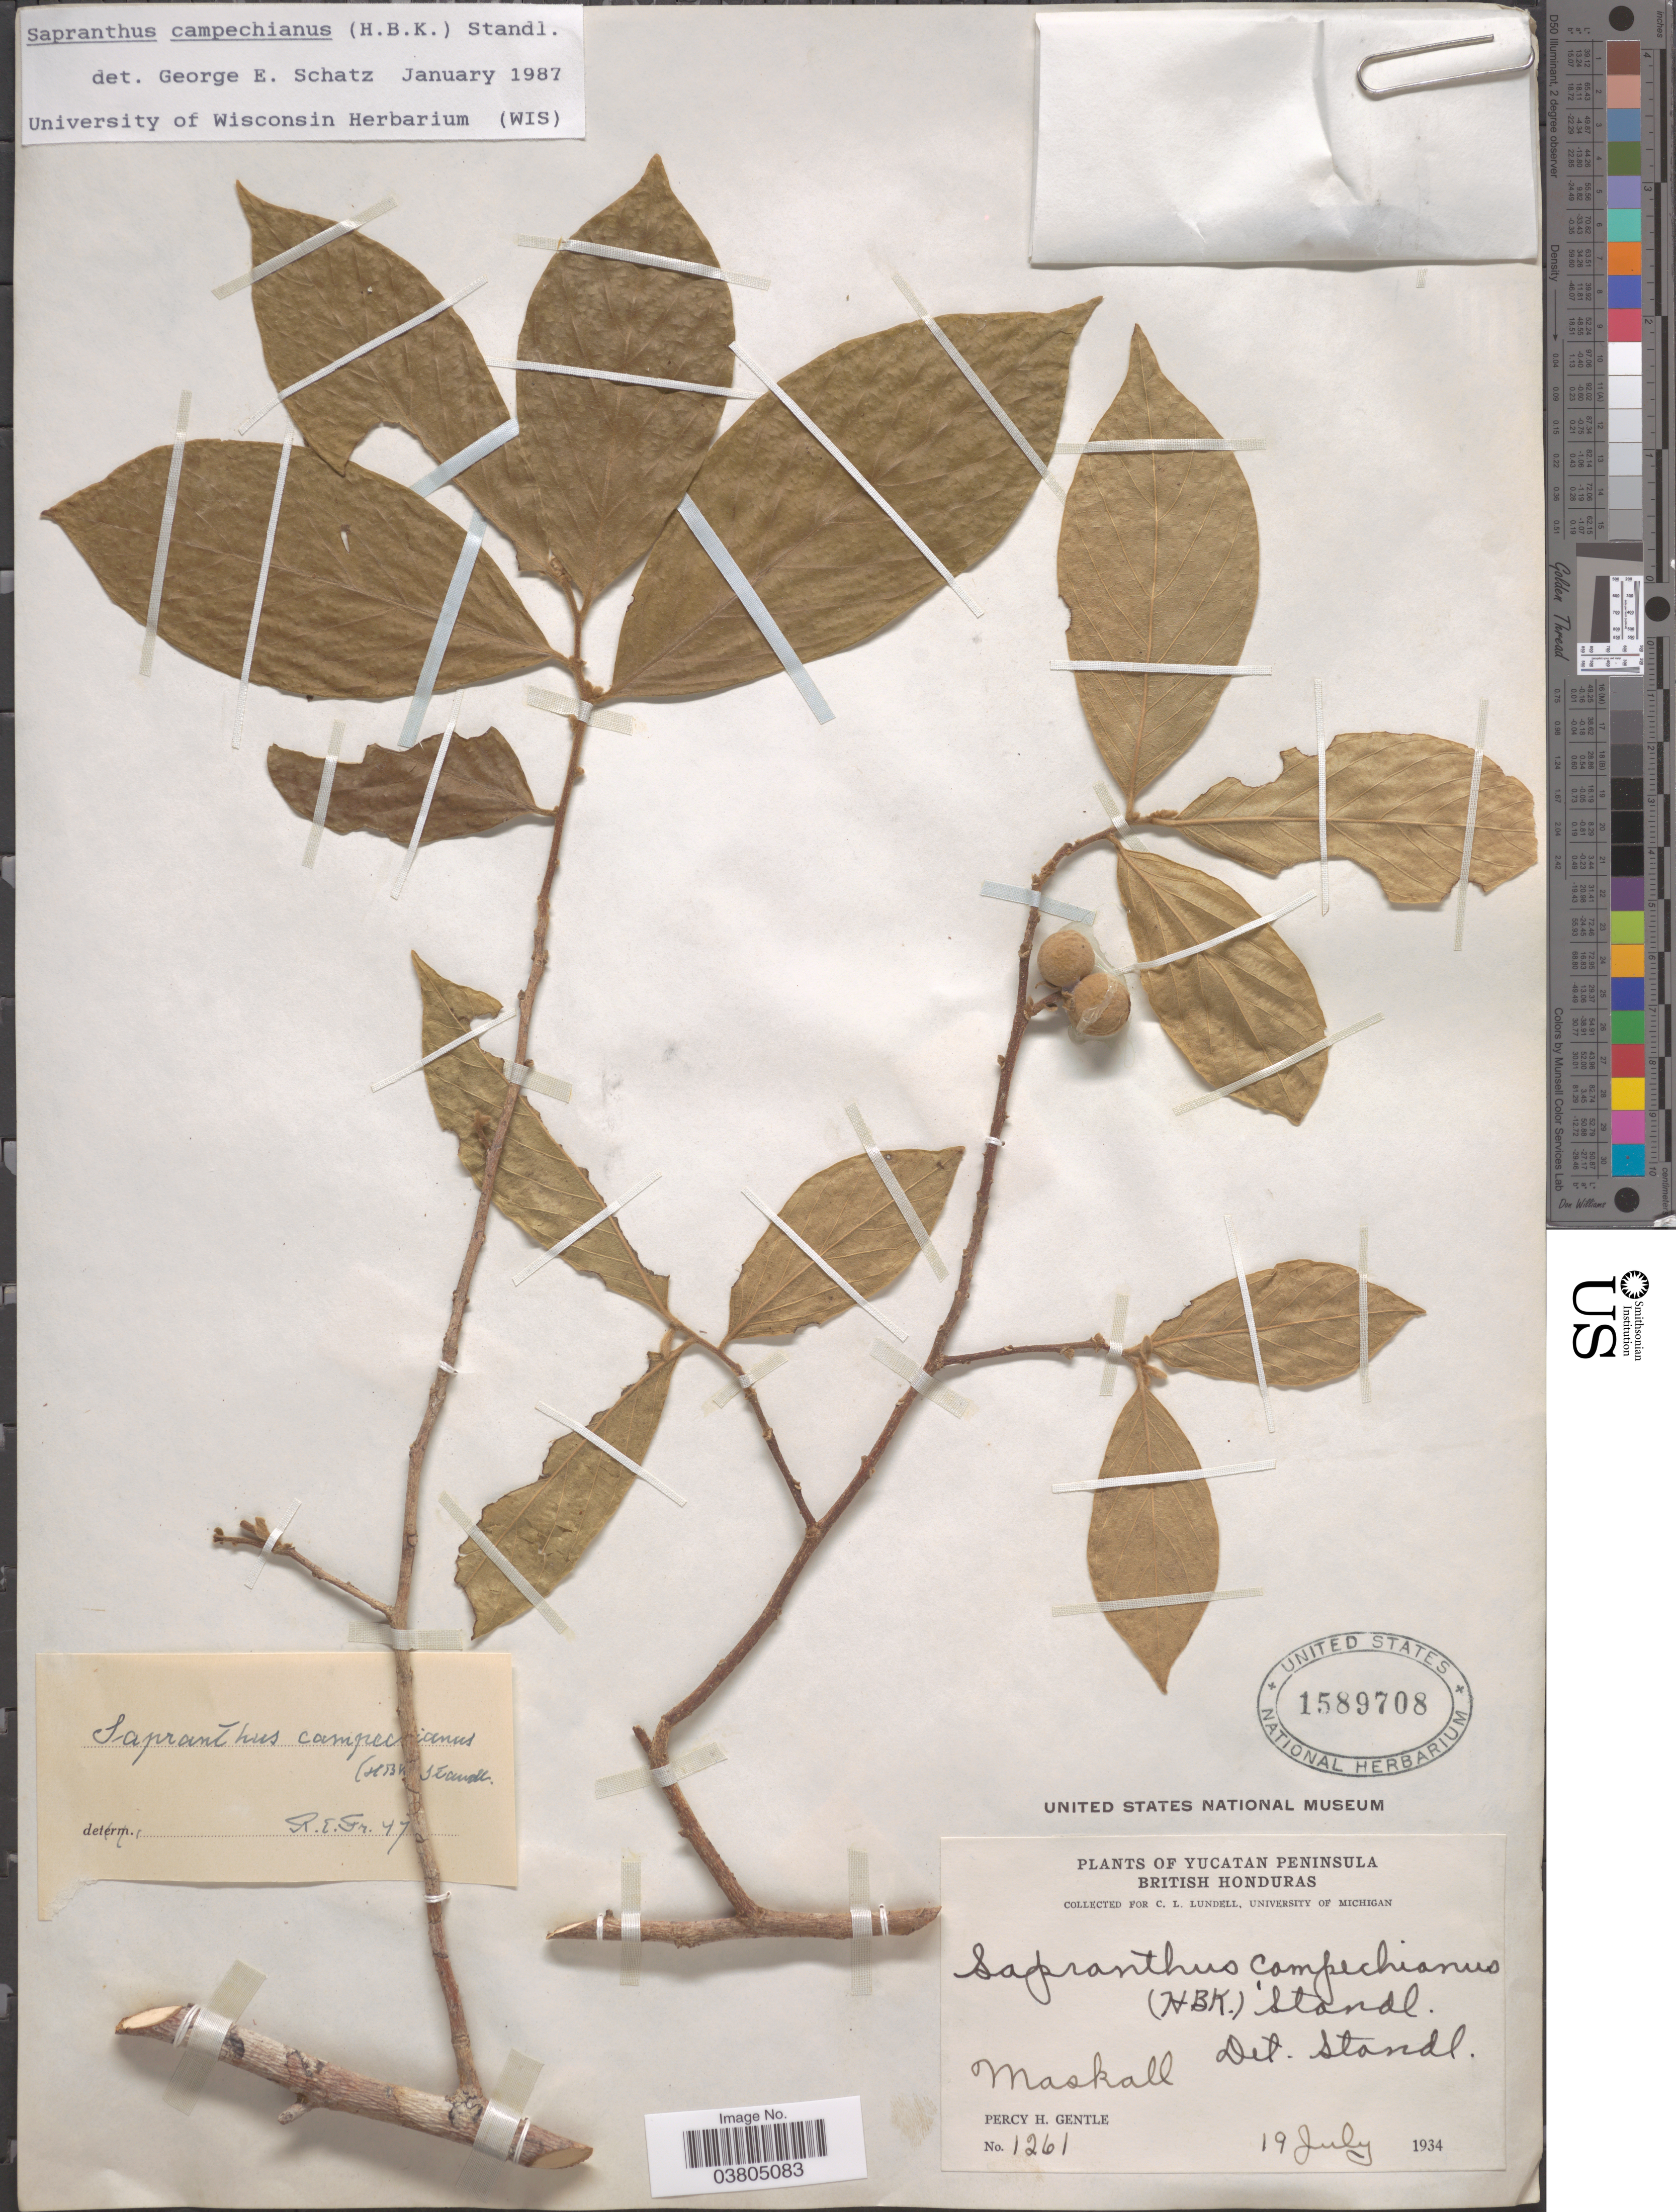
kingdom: Plantae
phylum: Tracheophyta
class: Magnoliopsida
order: Magnoliales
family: Annonaceae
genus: Sapranthus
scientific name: Sapranthus campechianus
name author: (Kunth) Standl.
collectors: P. H. Gentle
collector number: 1261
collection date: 1934-07-19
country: Belize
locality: Yucatan Peninsula. British Honduras. Maskall.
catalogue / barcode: US 1589708